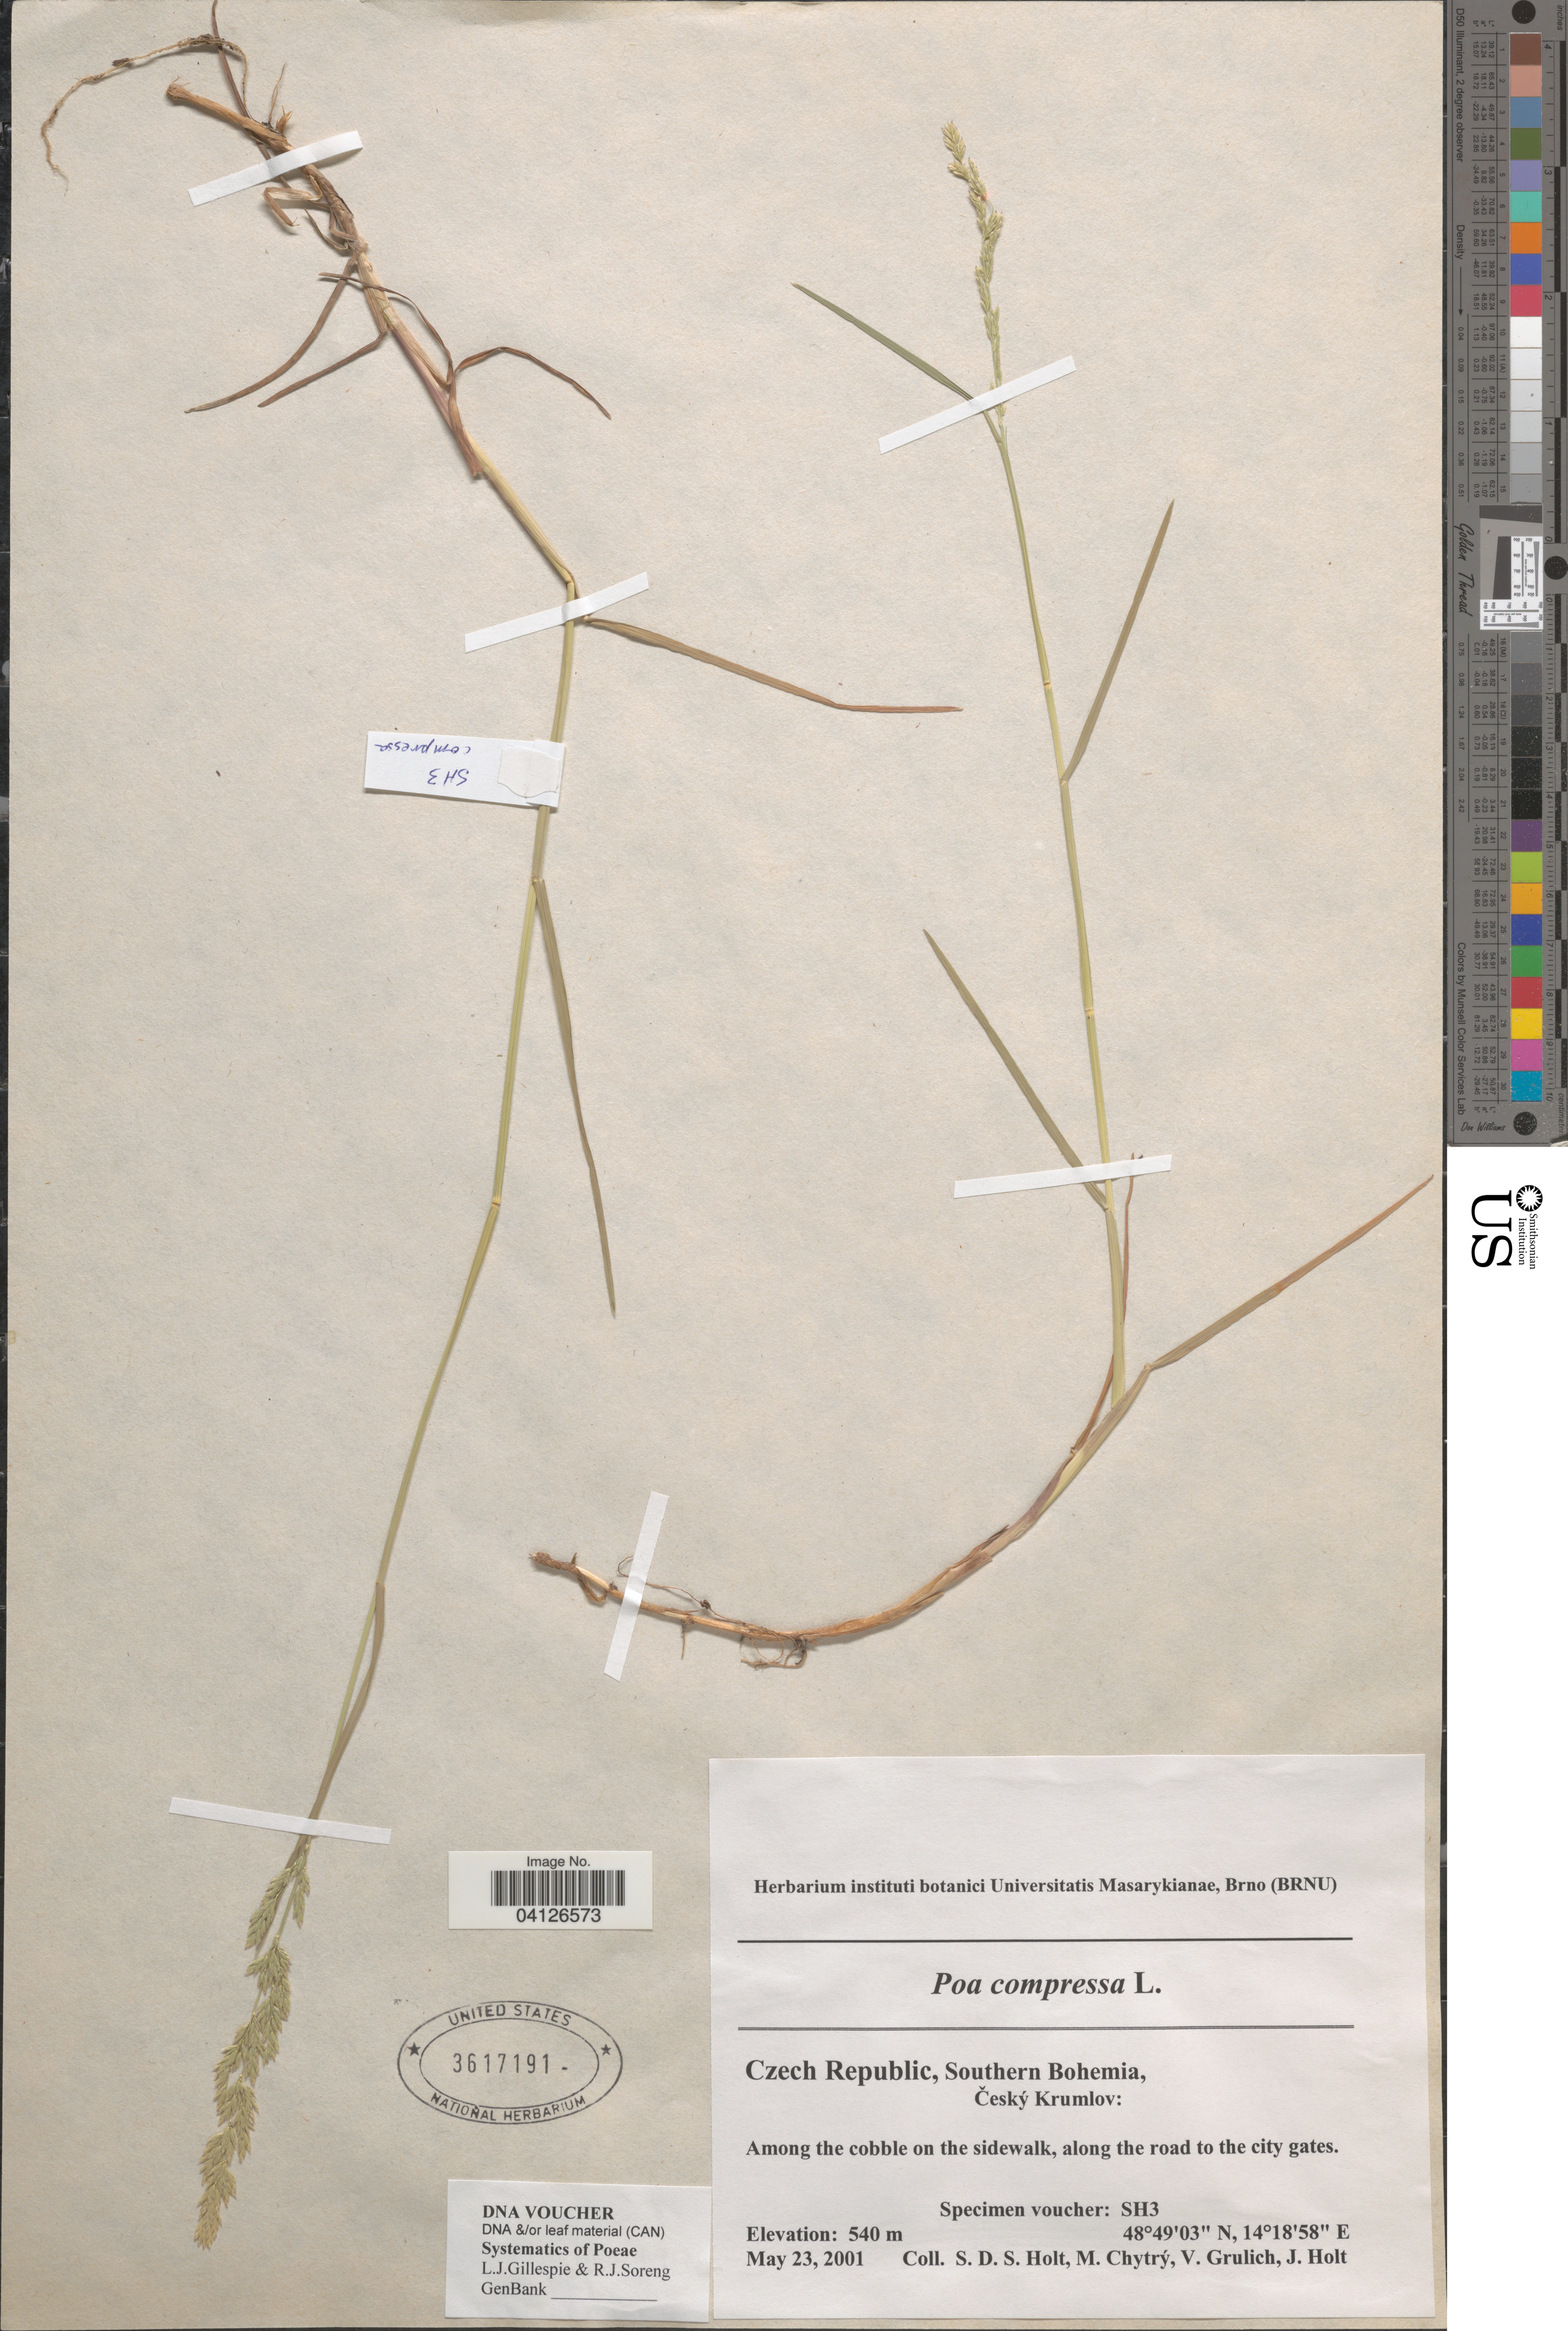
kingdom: Plantae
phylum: Tracheophyta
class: Liliopsida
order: Poales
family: Poaceae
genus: Poa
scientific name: Poa compressa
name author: L.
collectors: S. Holt, M. Chytrý, V. Grulich & J. Holt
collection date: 2001-05-23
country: Czechia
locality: Southern Bohemia, Český Krumlov: Among the cobble on the sidewalk, along the road to the city gates.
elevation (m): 540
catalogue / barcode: US 3617191